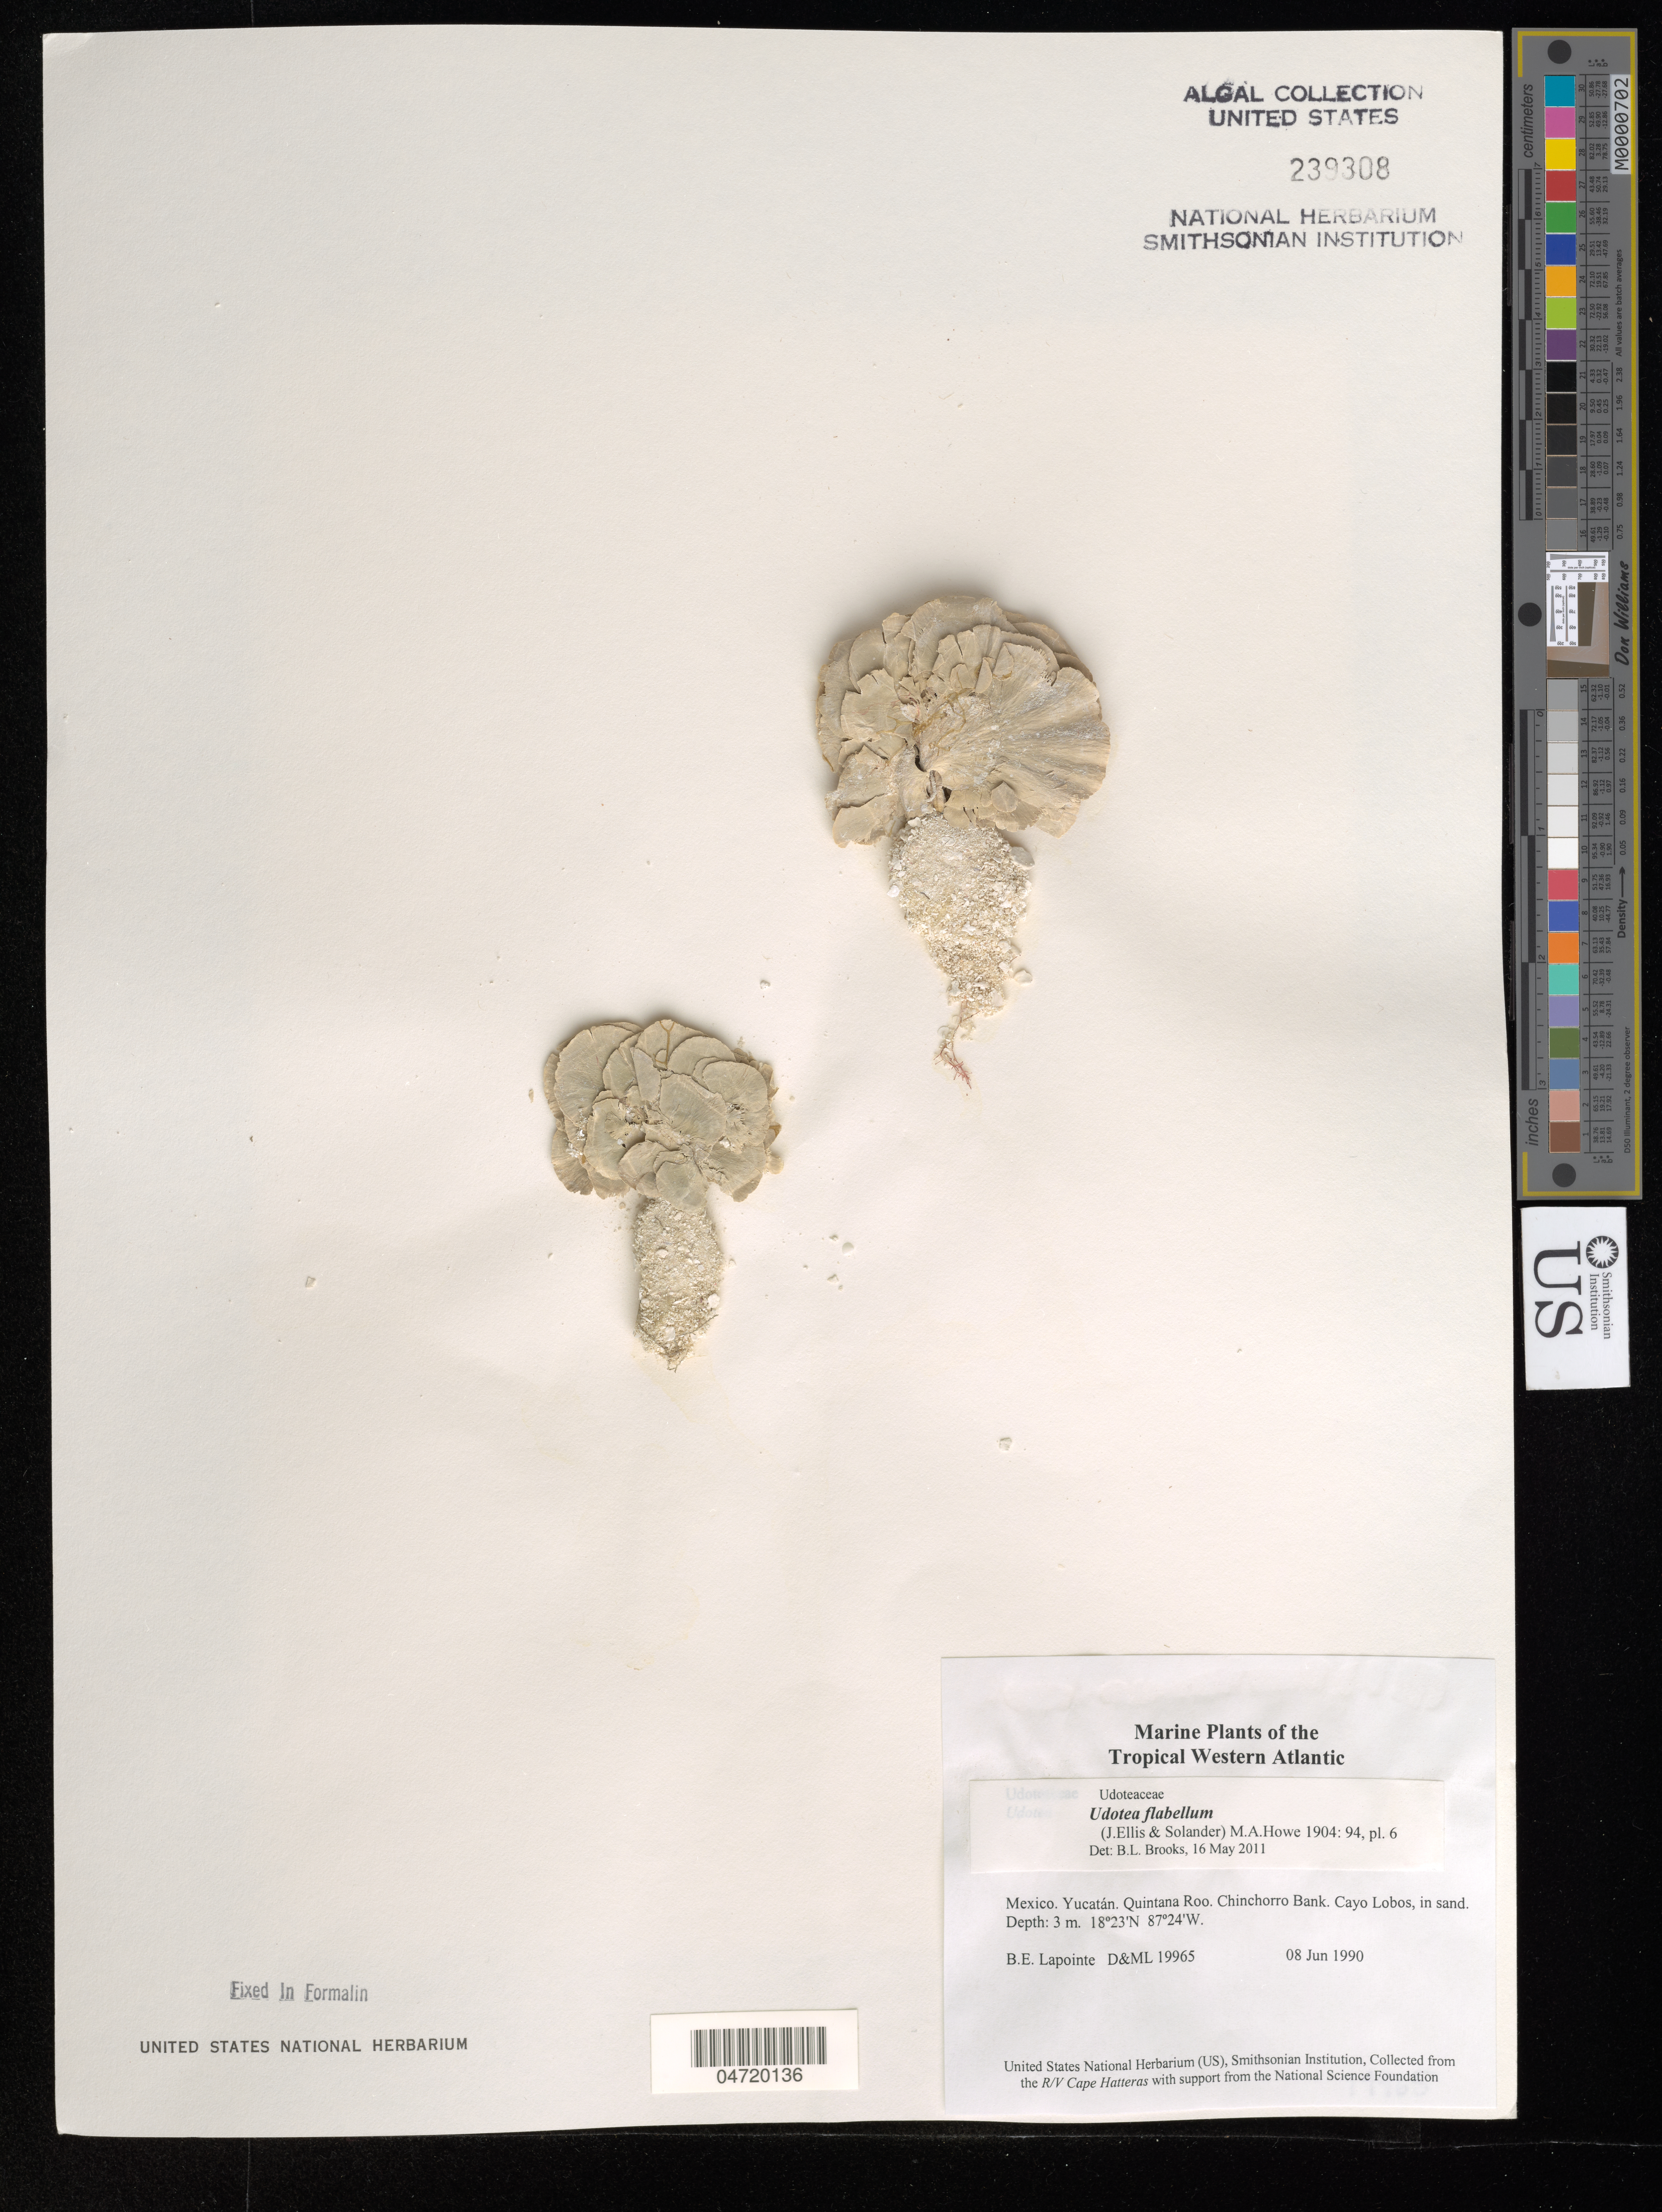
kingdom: Plantae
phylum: Chlorophyta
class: Ulvophyceae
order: Bryopsidales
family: Udoteaceae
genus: Udotea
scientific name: Udotea flabellum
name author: (J. Ellis & Sol.) M. Howe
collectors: B. Lapointe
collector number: D&ML19965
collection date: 1990-06-08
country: Mexico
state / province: Yucatán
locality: The Tropical Western Atlantic. Quintana Roo. Chinchorro Bank. Cayo Lobos, in sand.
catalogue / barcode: US 239308